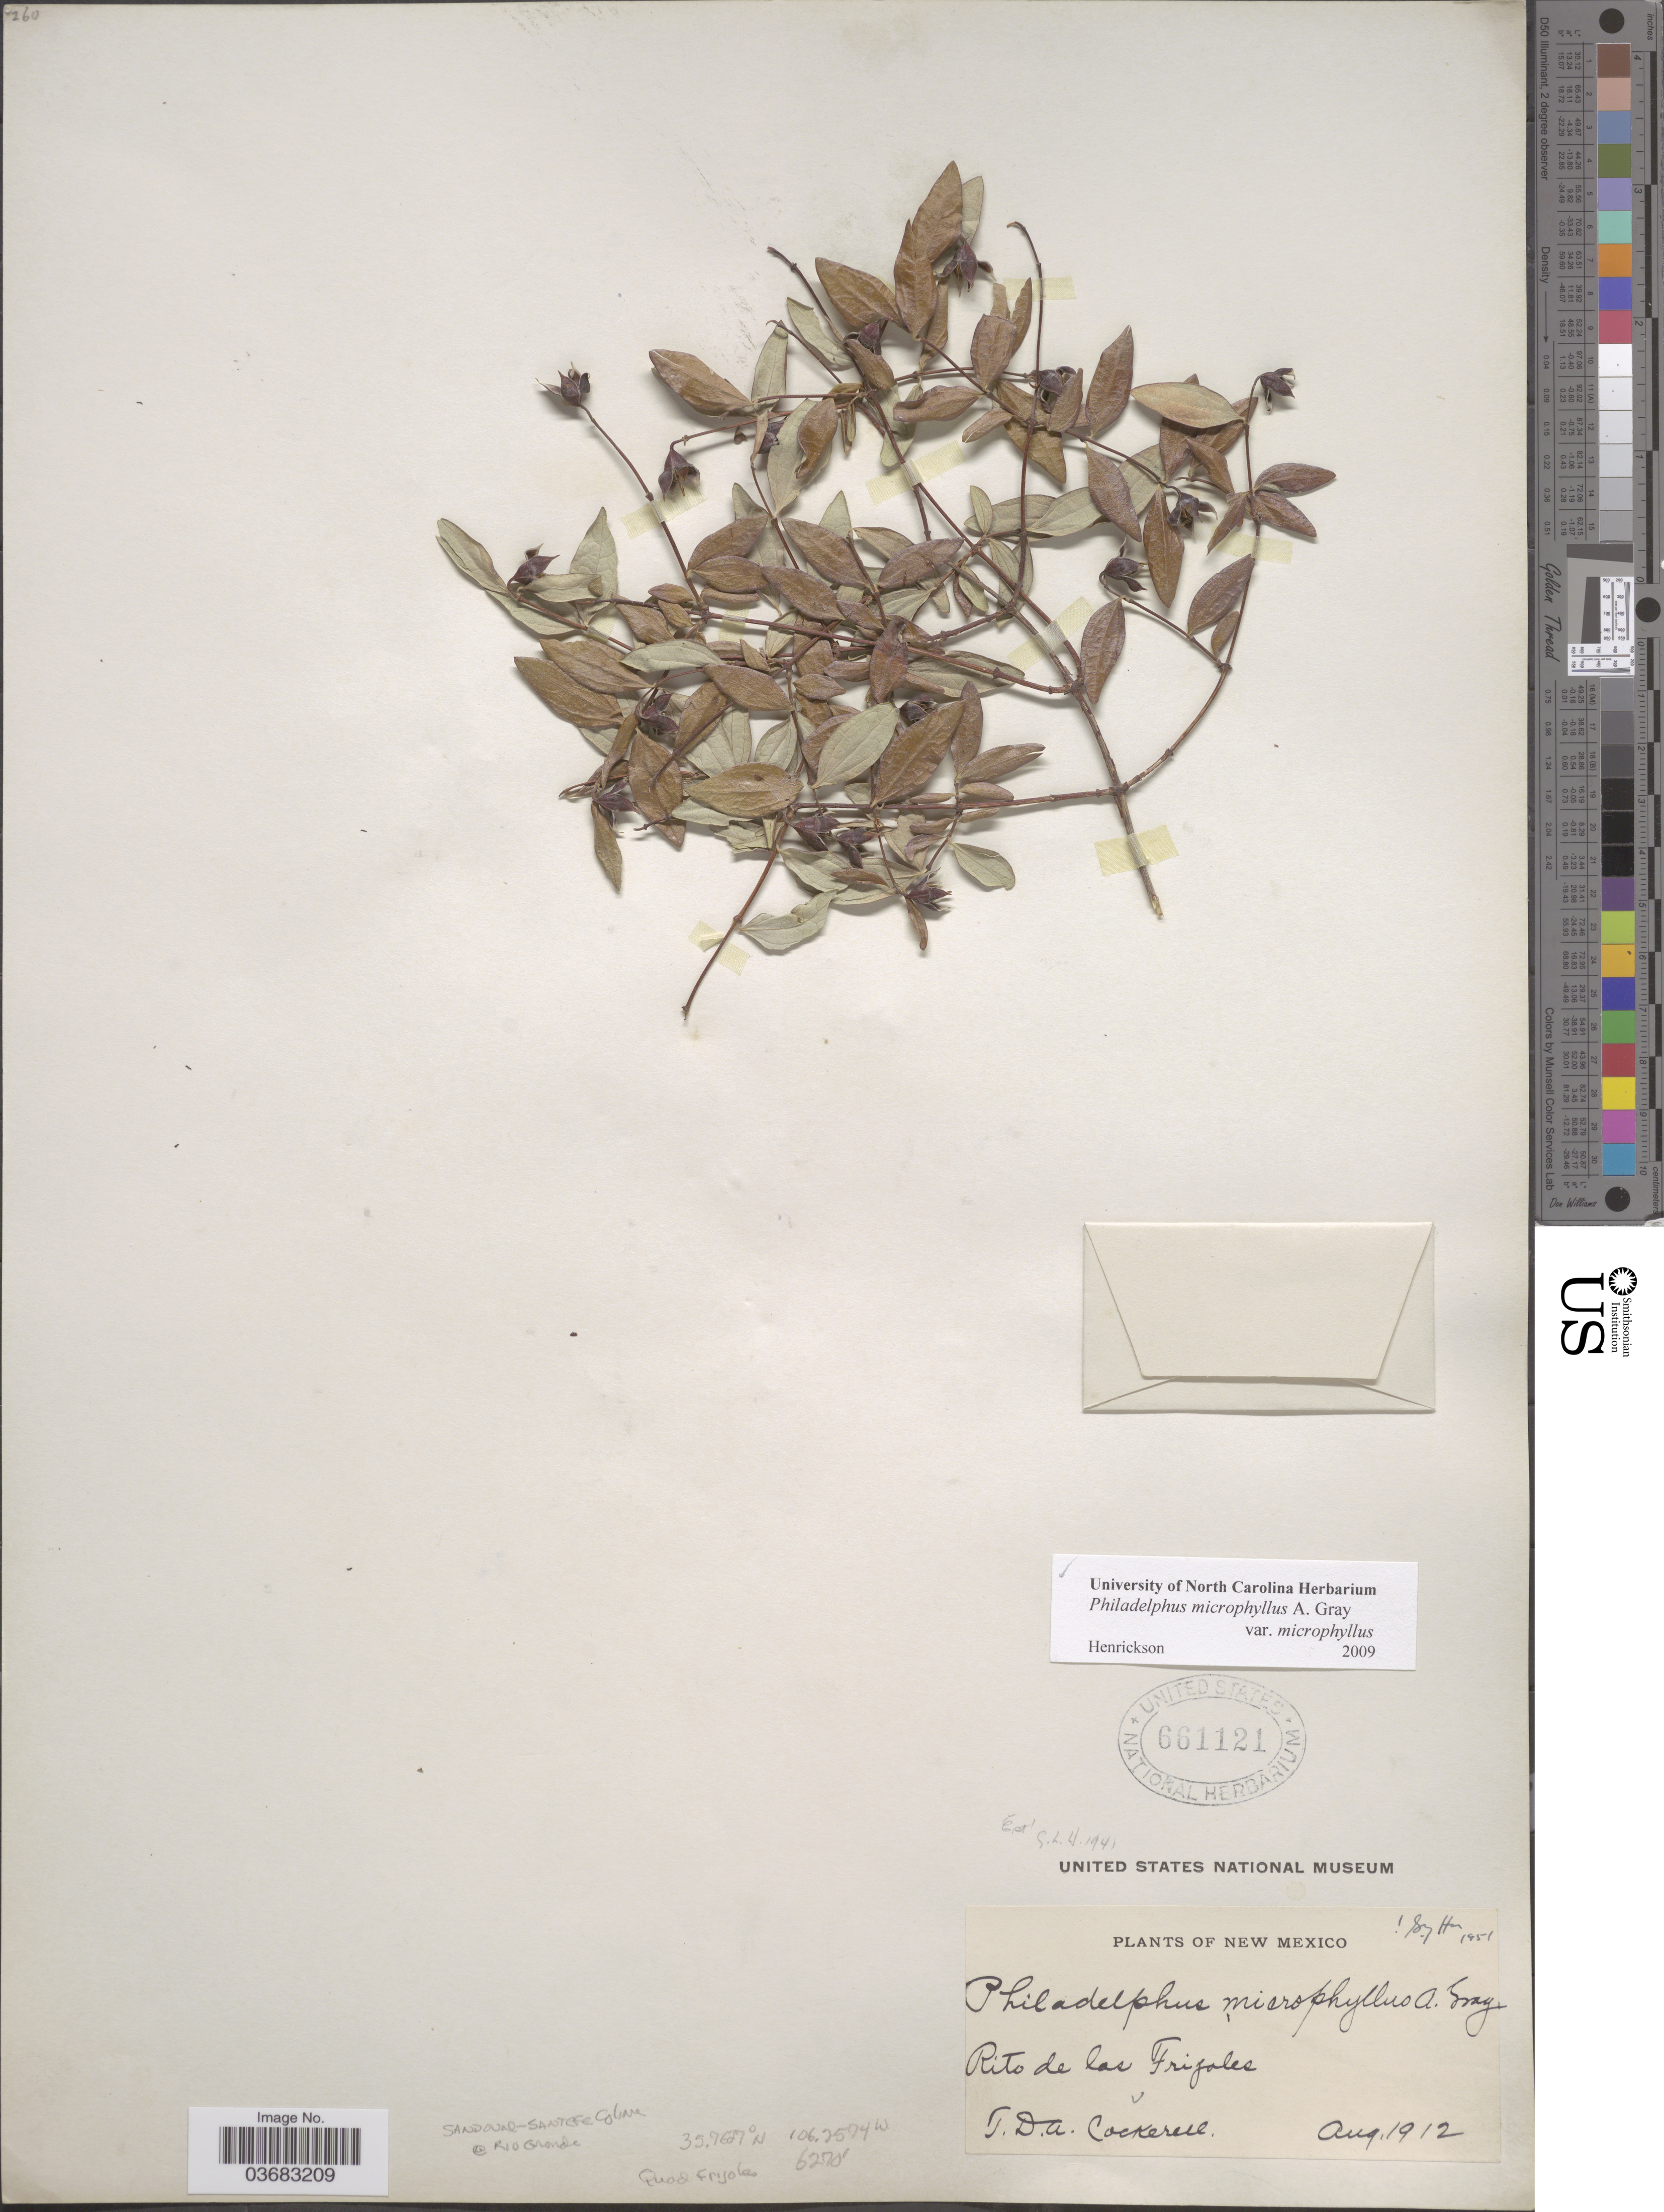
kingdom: Plantae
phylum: Tracheophyta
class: Magnoliopsida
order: Cornales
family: Hydrangeaceae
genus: Philadelphus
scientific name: Philadelphus microphyllus var. microphyllus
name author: A. Gray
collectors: T. Cockerell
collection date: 1912-08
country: United States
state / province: New Mexico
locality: Rito de las Frijoles.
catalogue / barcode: US 661121